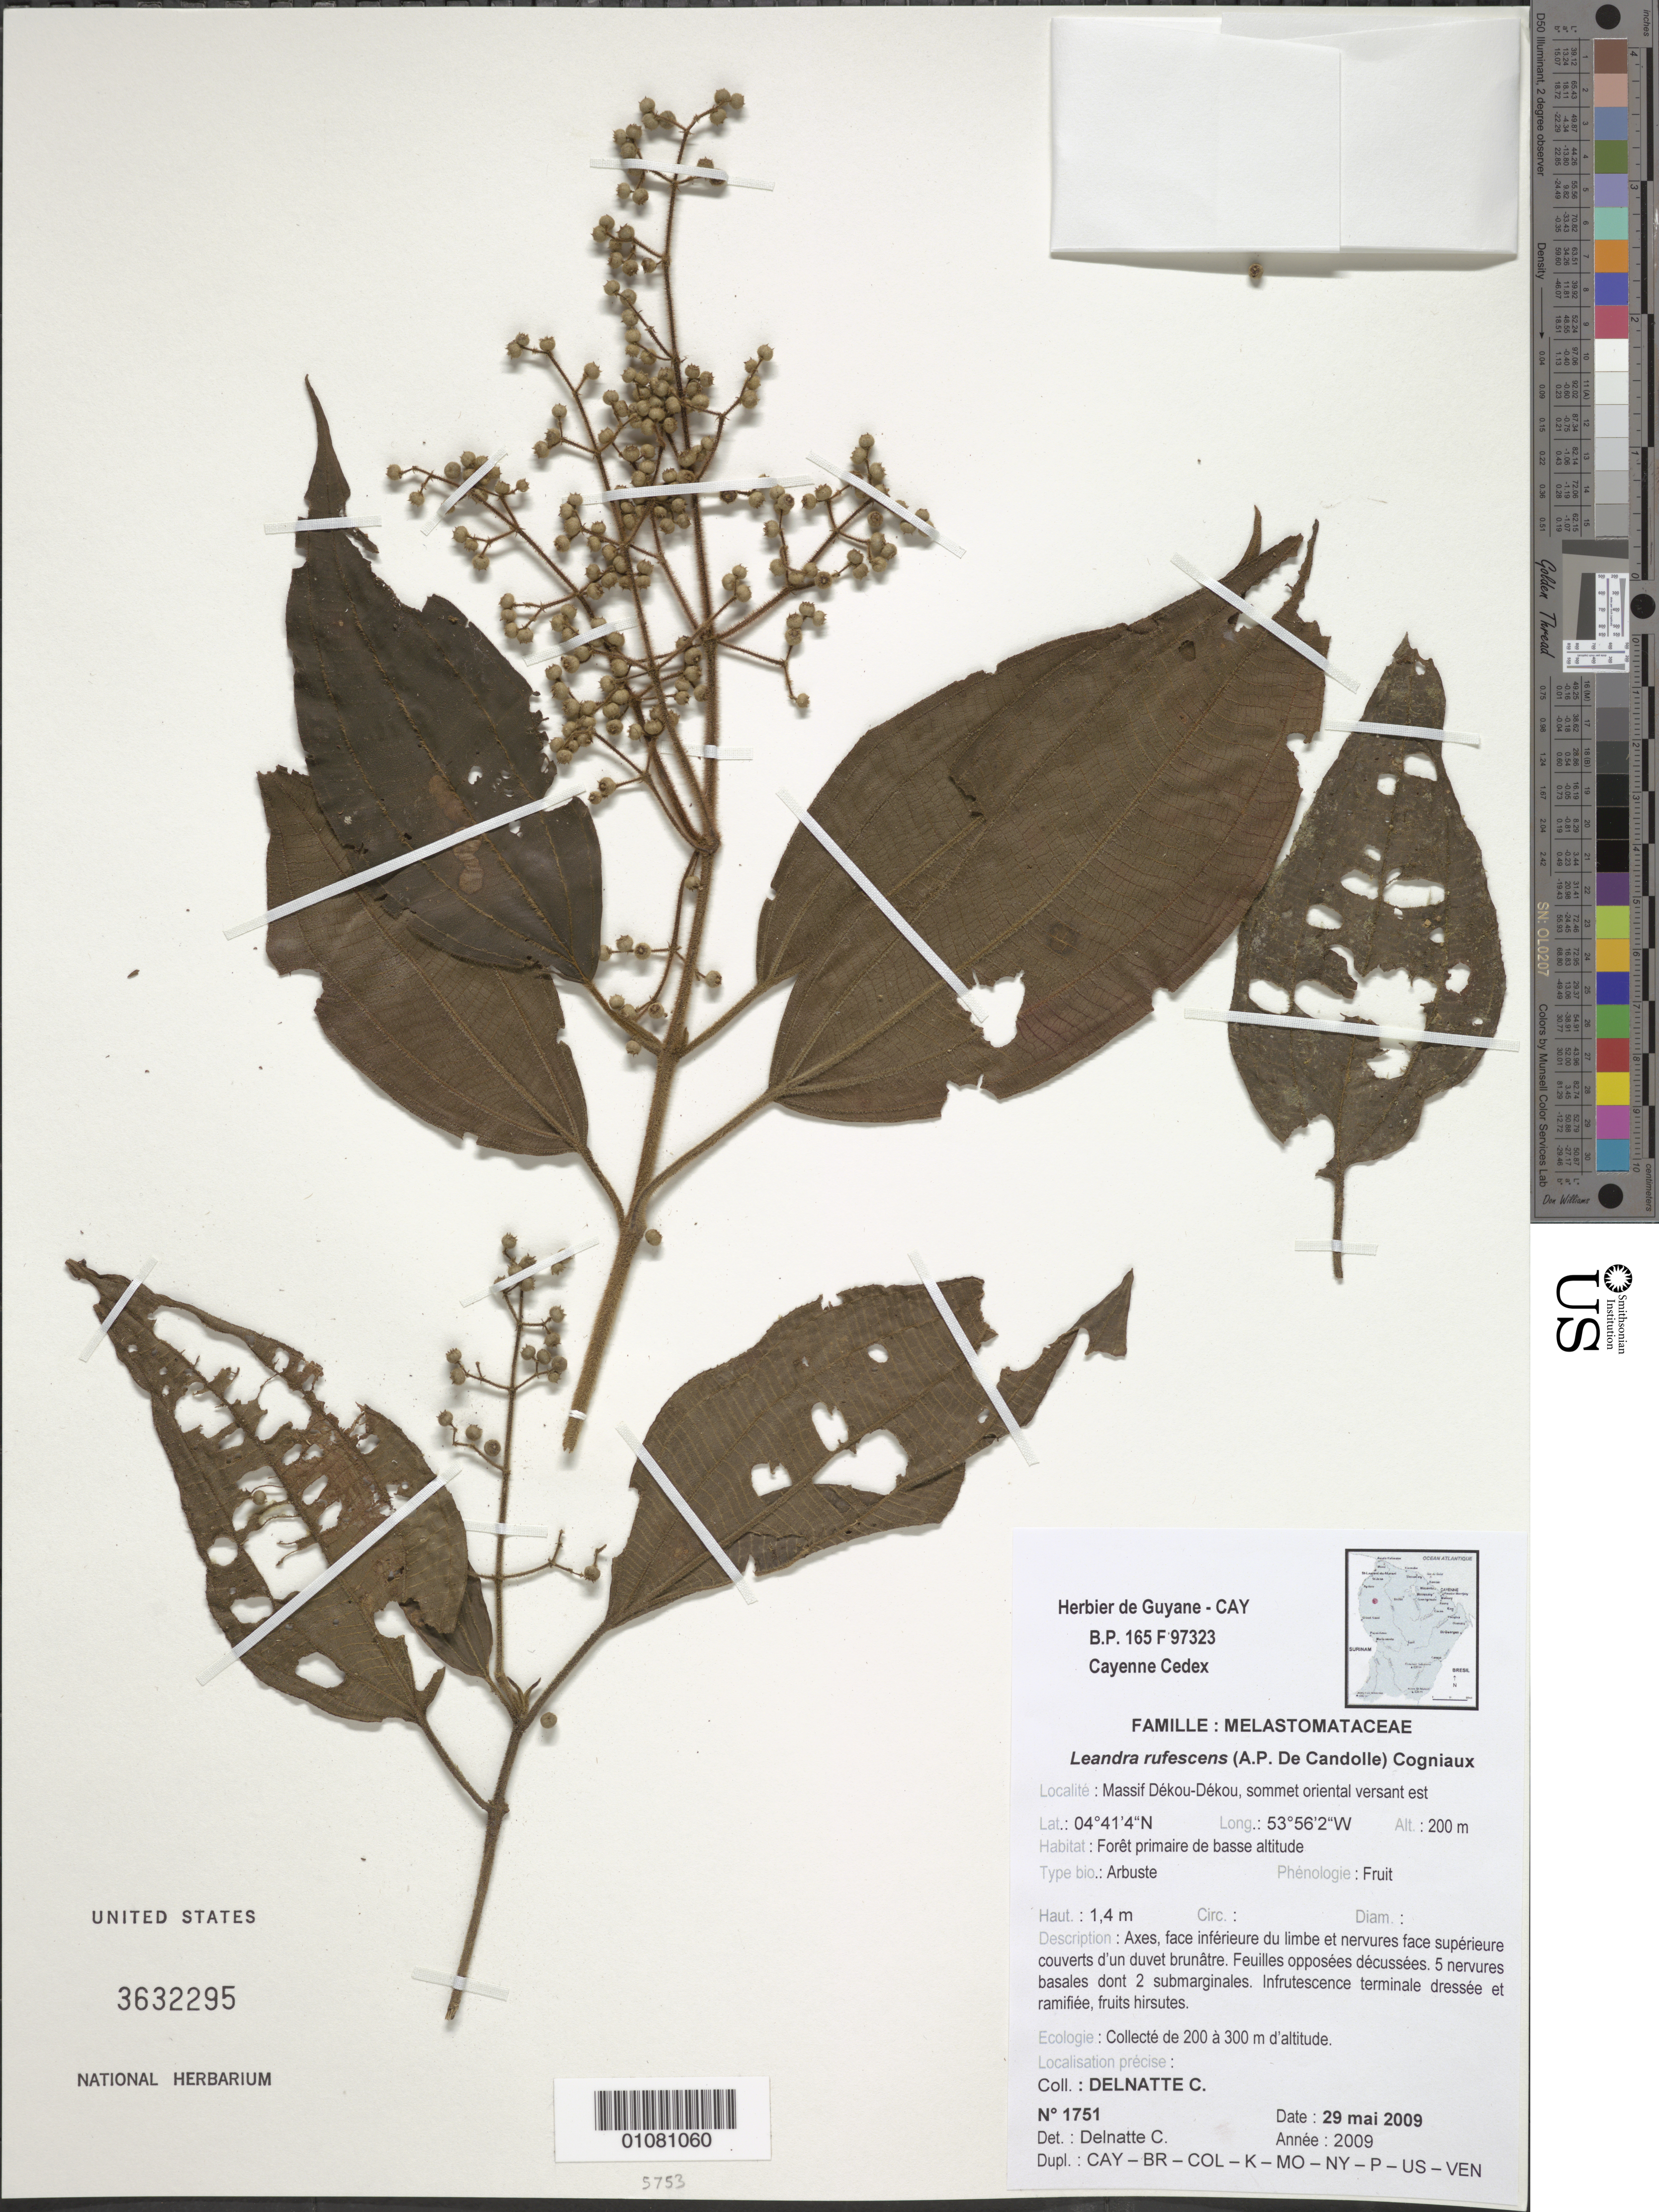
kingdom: Plantae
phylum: Tracheophyta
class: Magnoliopsida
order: Myrtales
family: Melastomataceae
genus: Leandra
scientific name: Leandra rufescens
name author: (DC.) Cogn.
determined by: Delnatte, C.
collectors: C. Delnatte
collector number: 1751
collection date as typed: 29-May-09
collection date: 2009-05-29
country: French Guiana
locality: Massif Dekou-Dekou, sommet oriental versant est.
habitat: Foret primaire de basse altitude.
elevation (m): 200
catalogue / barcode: US 3632295